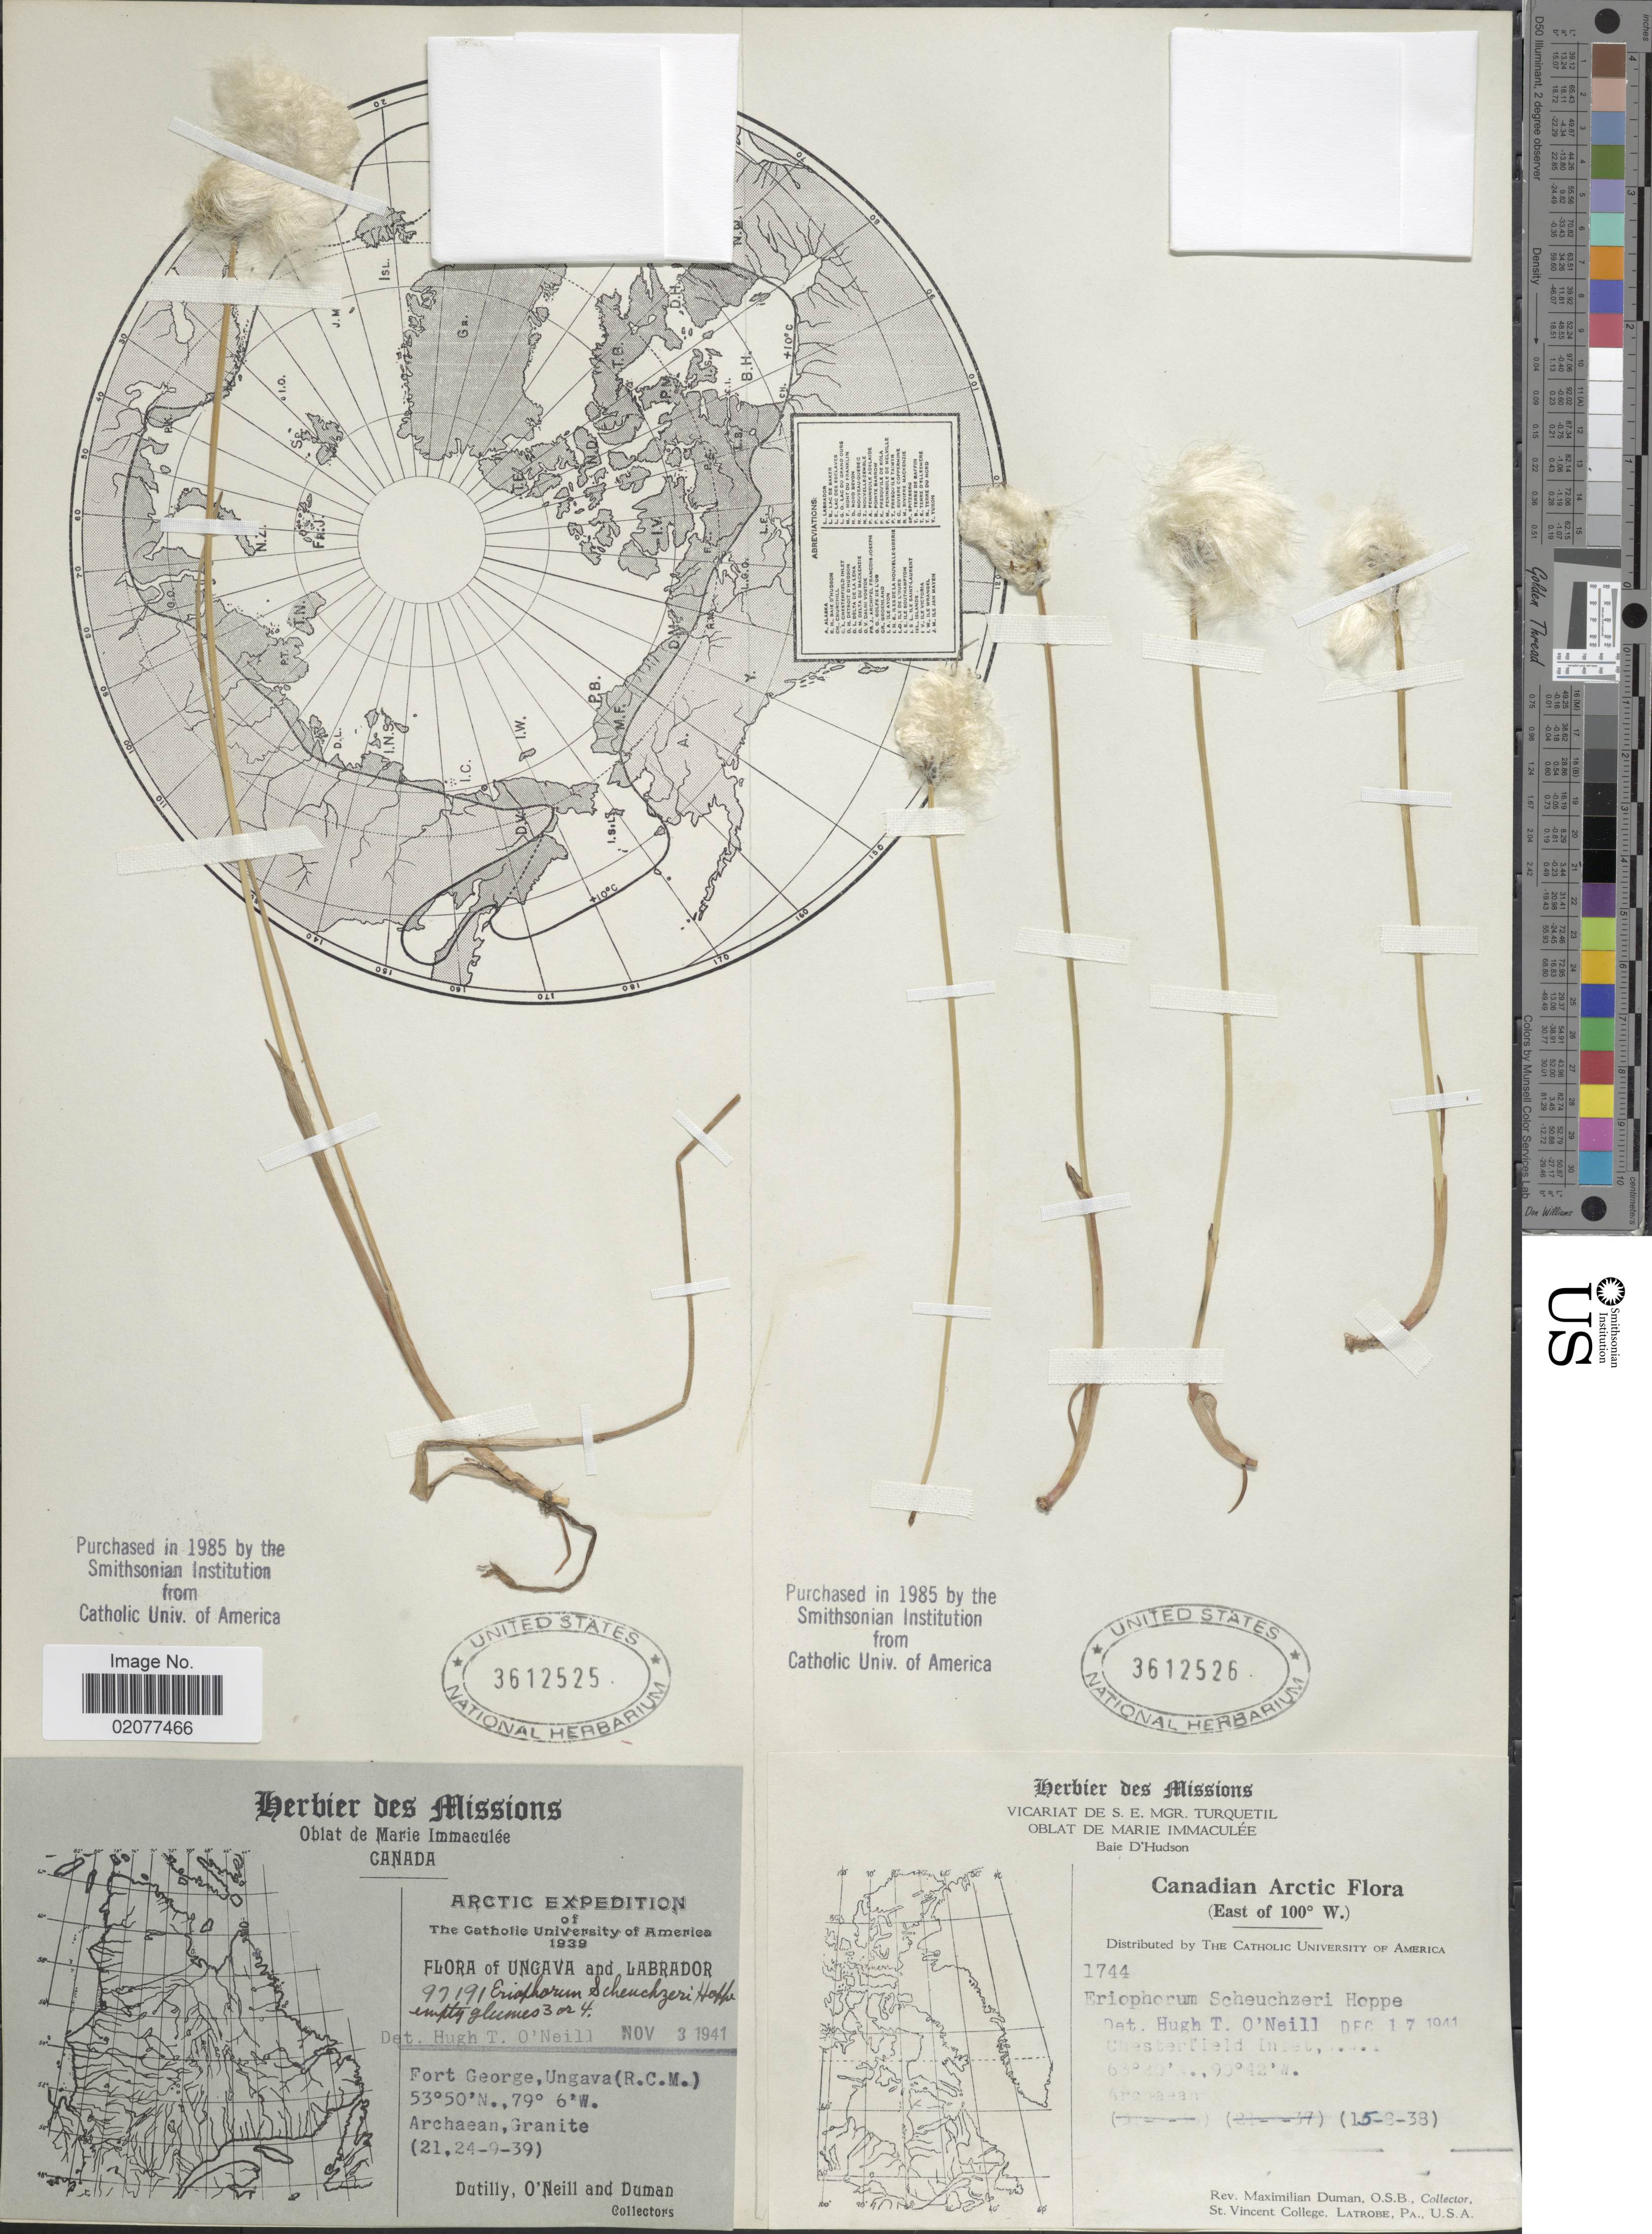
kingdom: Plantae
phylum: Tracheophyta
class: Liliopsida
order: Poales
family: Cyperaceae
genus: Eriophorum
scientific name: Eriophorum scheuchzeri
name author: Hoppe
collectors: M. Duman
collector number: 1744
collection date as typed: Transcribed d/m/y: 15/8/38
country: Canada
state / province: Nunavut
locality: Canadian Arctic. (East of 100º) Chesterfield Inlet.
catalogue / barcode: US 3612526-2